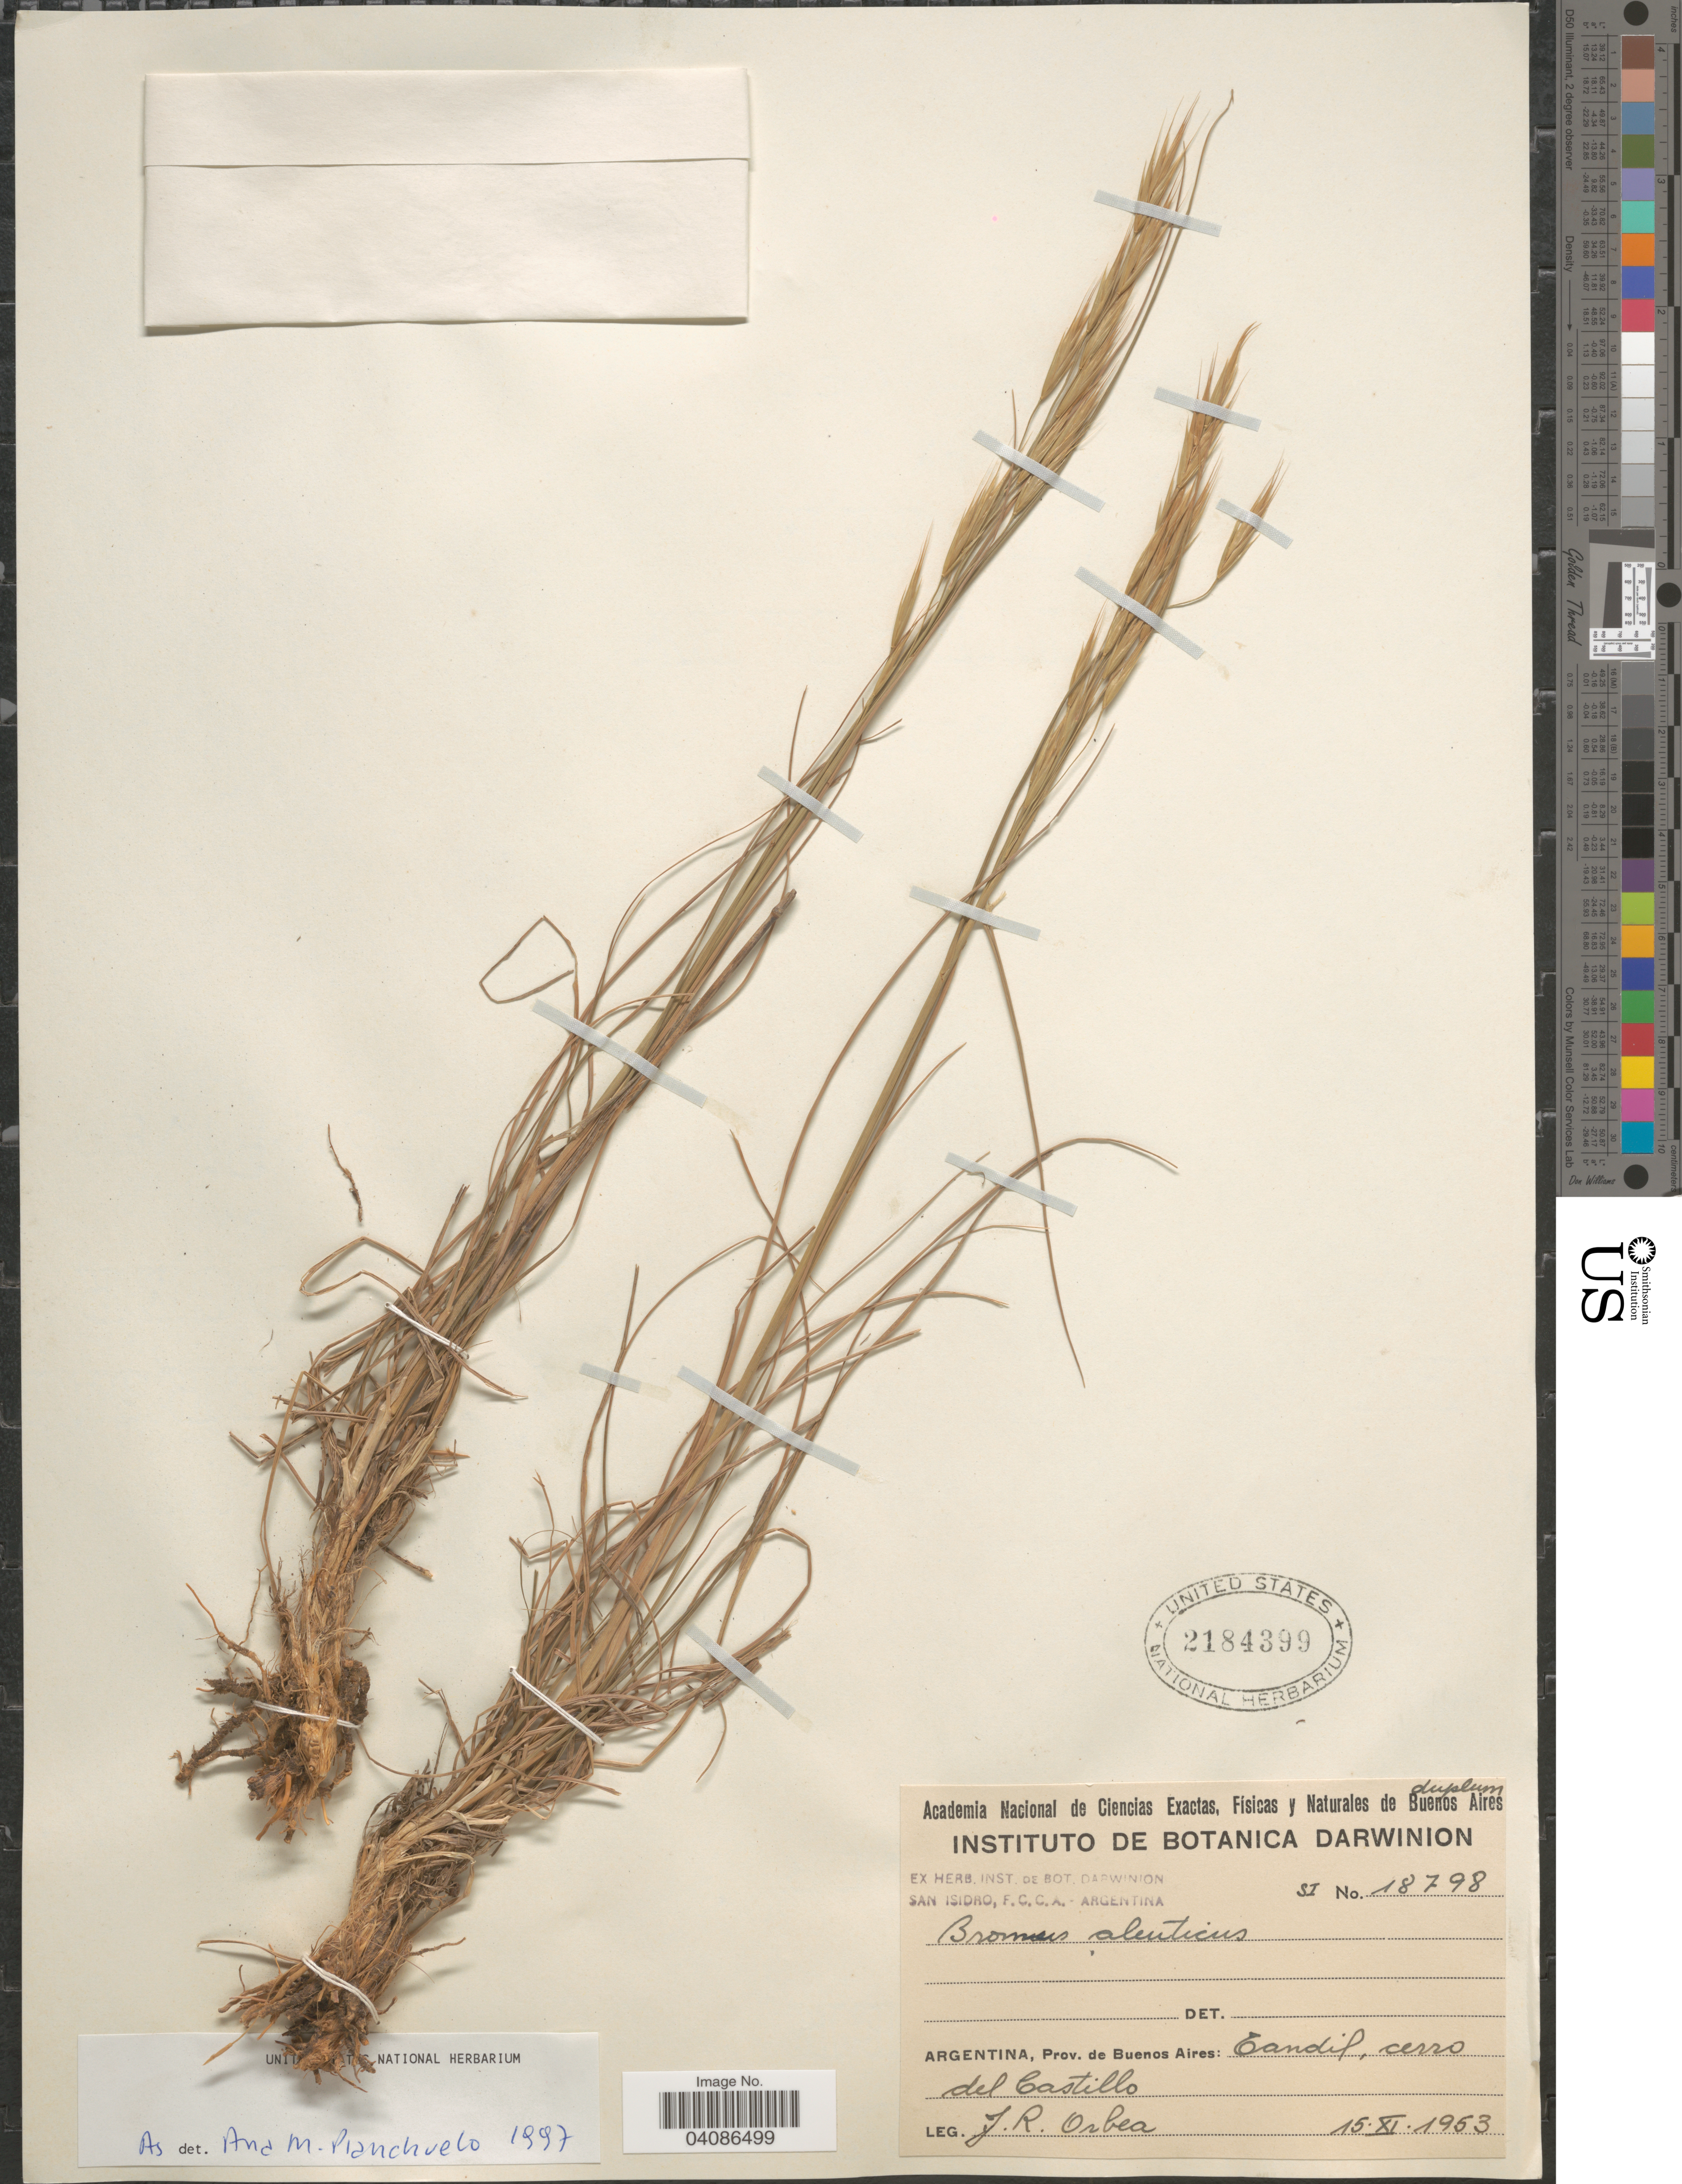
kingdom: Plantae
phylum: Tracheophyta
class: Liliopsida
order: Poales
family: Poaceae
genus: Bromus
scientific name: Bromus auleticus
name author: Trin. ex Nees in Mart.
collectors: J. Orbea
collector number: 18798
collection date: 1953-11-15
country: Argentina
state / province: Buenos Aires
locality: Tandil, cerro del Castillo.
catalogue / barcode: US 2184399